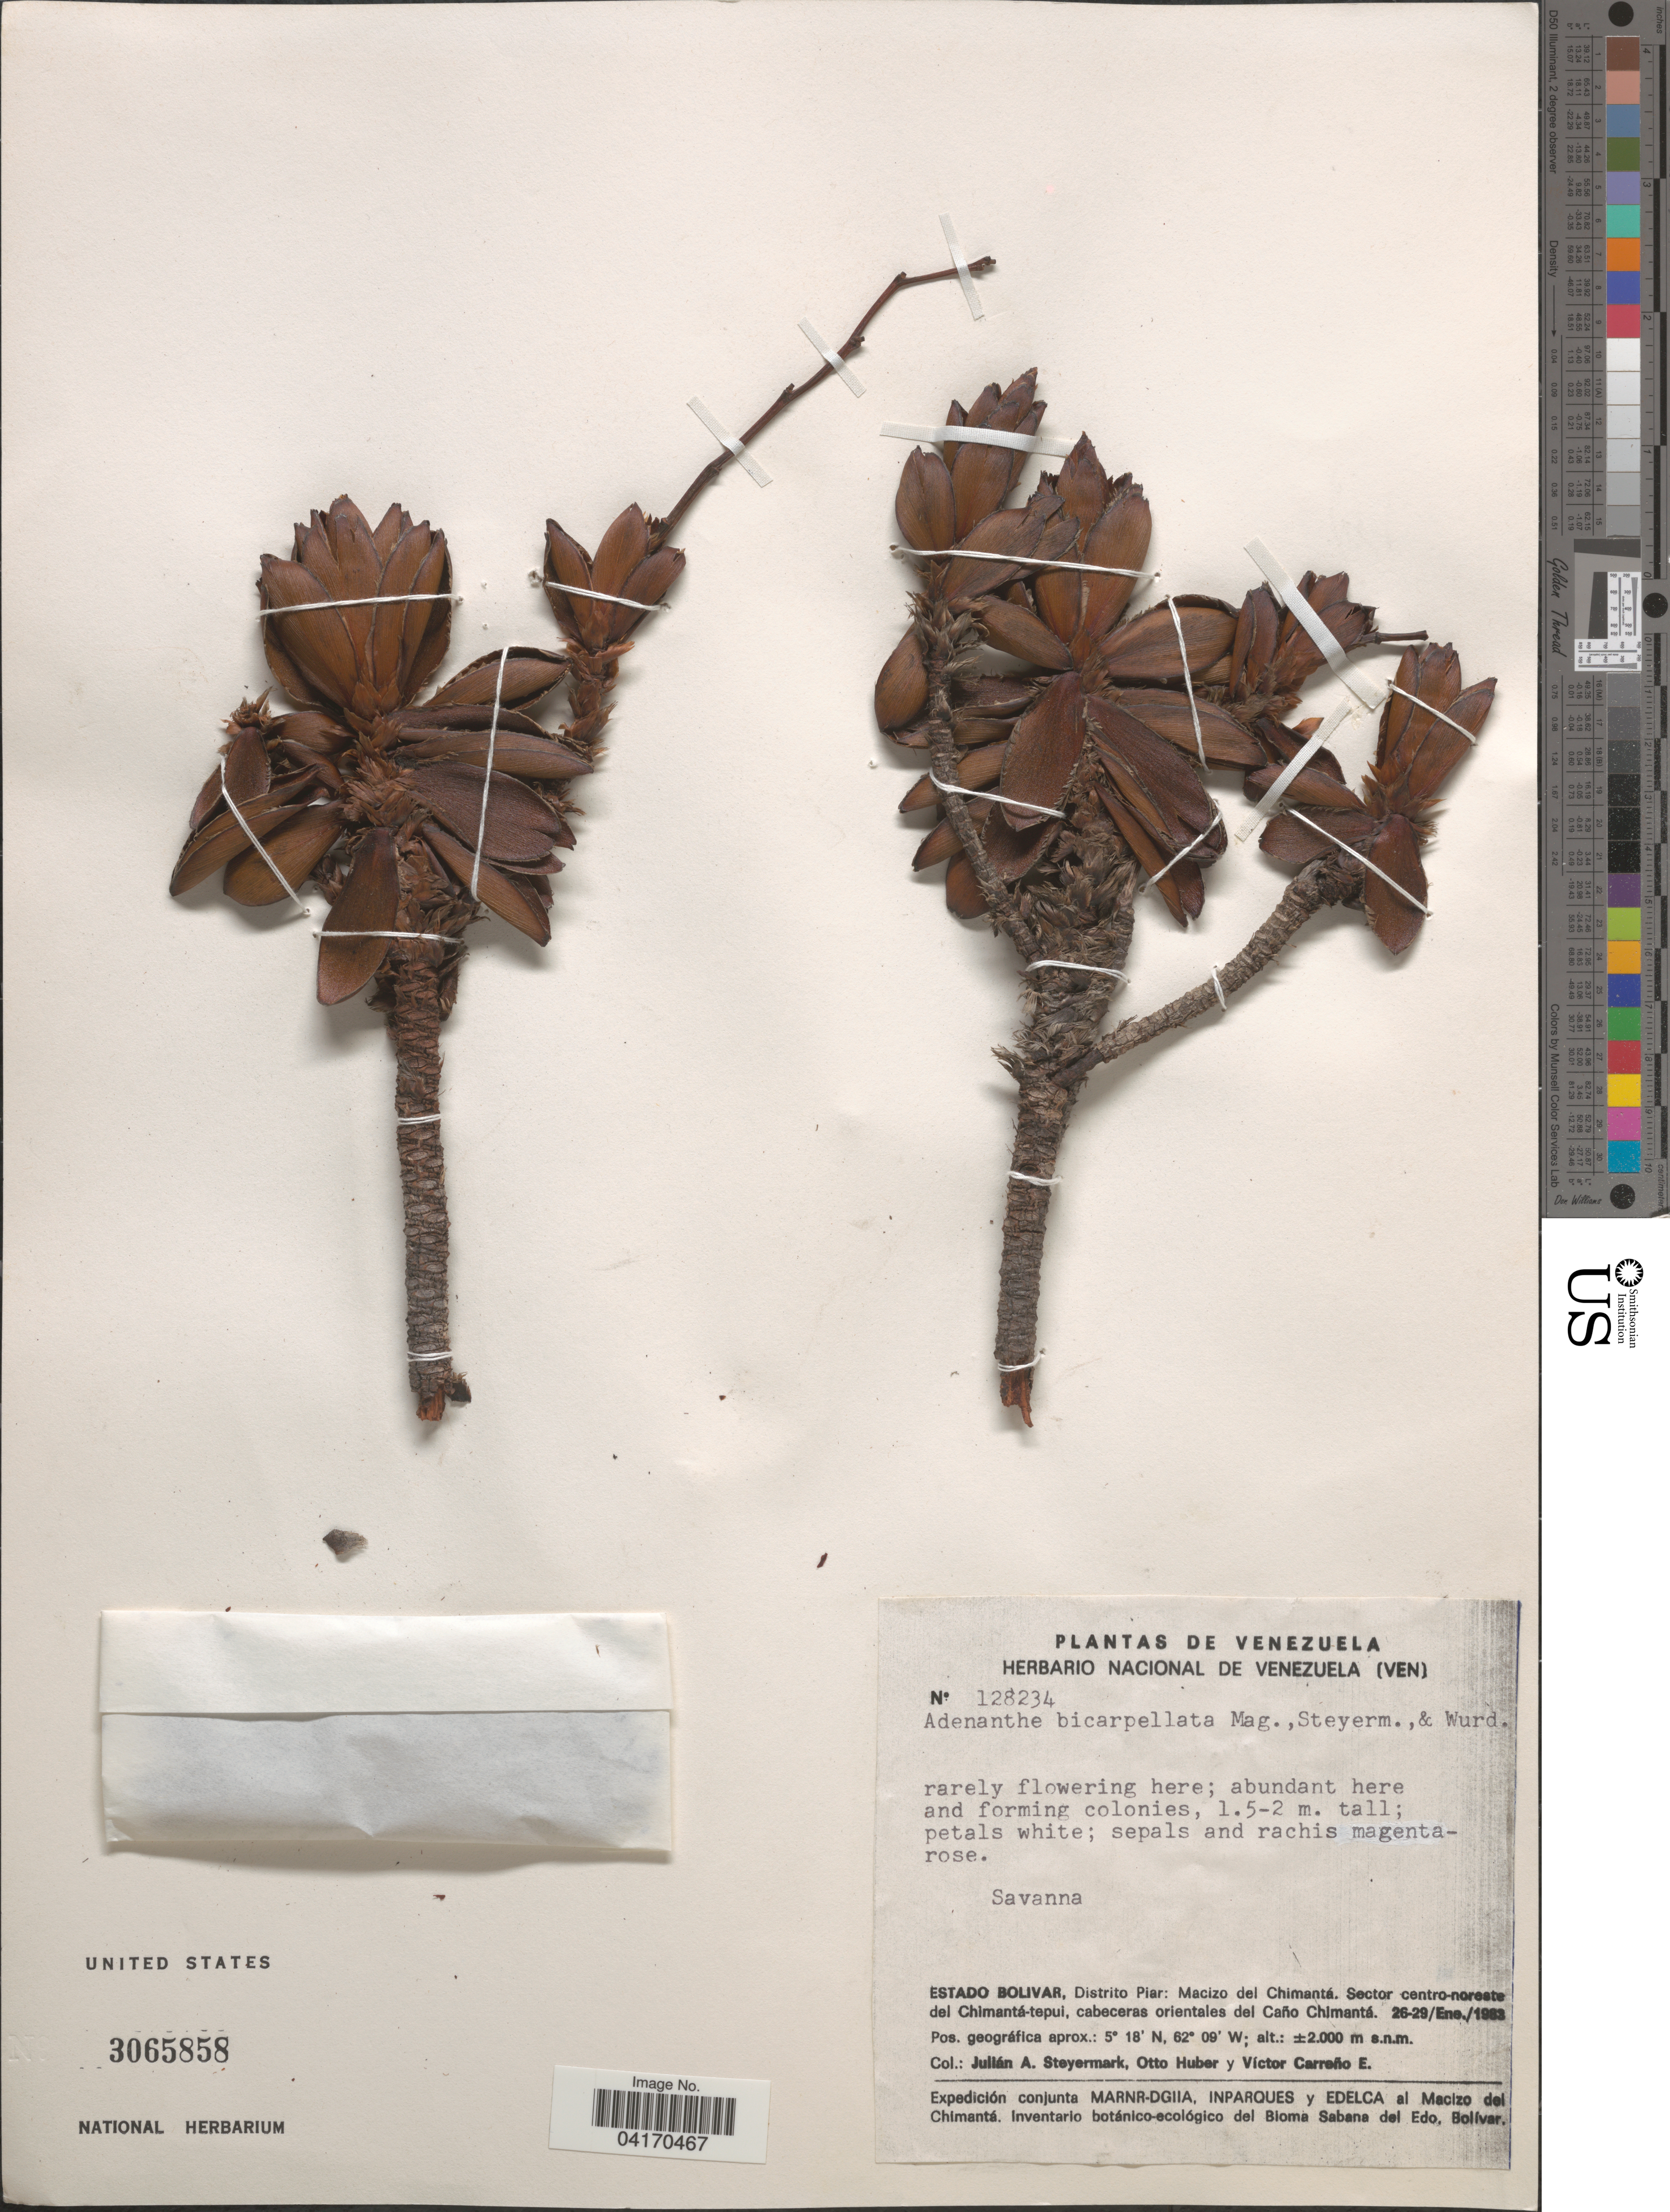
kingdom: Plantae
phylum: Tracheophyta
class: Magnoliopsida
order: Malpighiales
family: Ochnaceae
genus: Tyleria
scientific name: Tyleria bicarpellata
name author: (Maguire et al.) M.C.E. Amaral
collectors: J. Steyermark, O. Huber & V. Carreño E.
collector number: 128234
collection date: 1983-01-26/1983-01-29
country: Venezuela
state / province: Bolivar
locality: Distrito Piar: Macizo del Chimantá. Sector centro-noreste del Chimantá-tepui, cabeceras orientales del Caño Chimantá. Expedición conjunta MARNR-DGIIA, Inparques y Edelca al Macizo del Chimantá.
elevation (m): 2000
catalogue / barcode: US 3065858